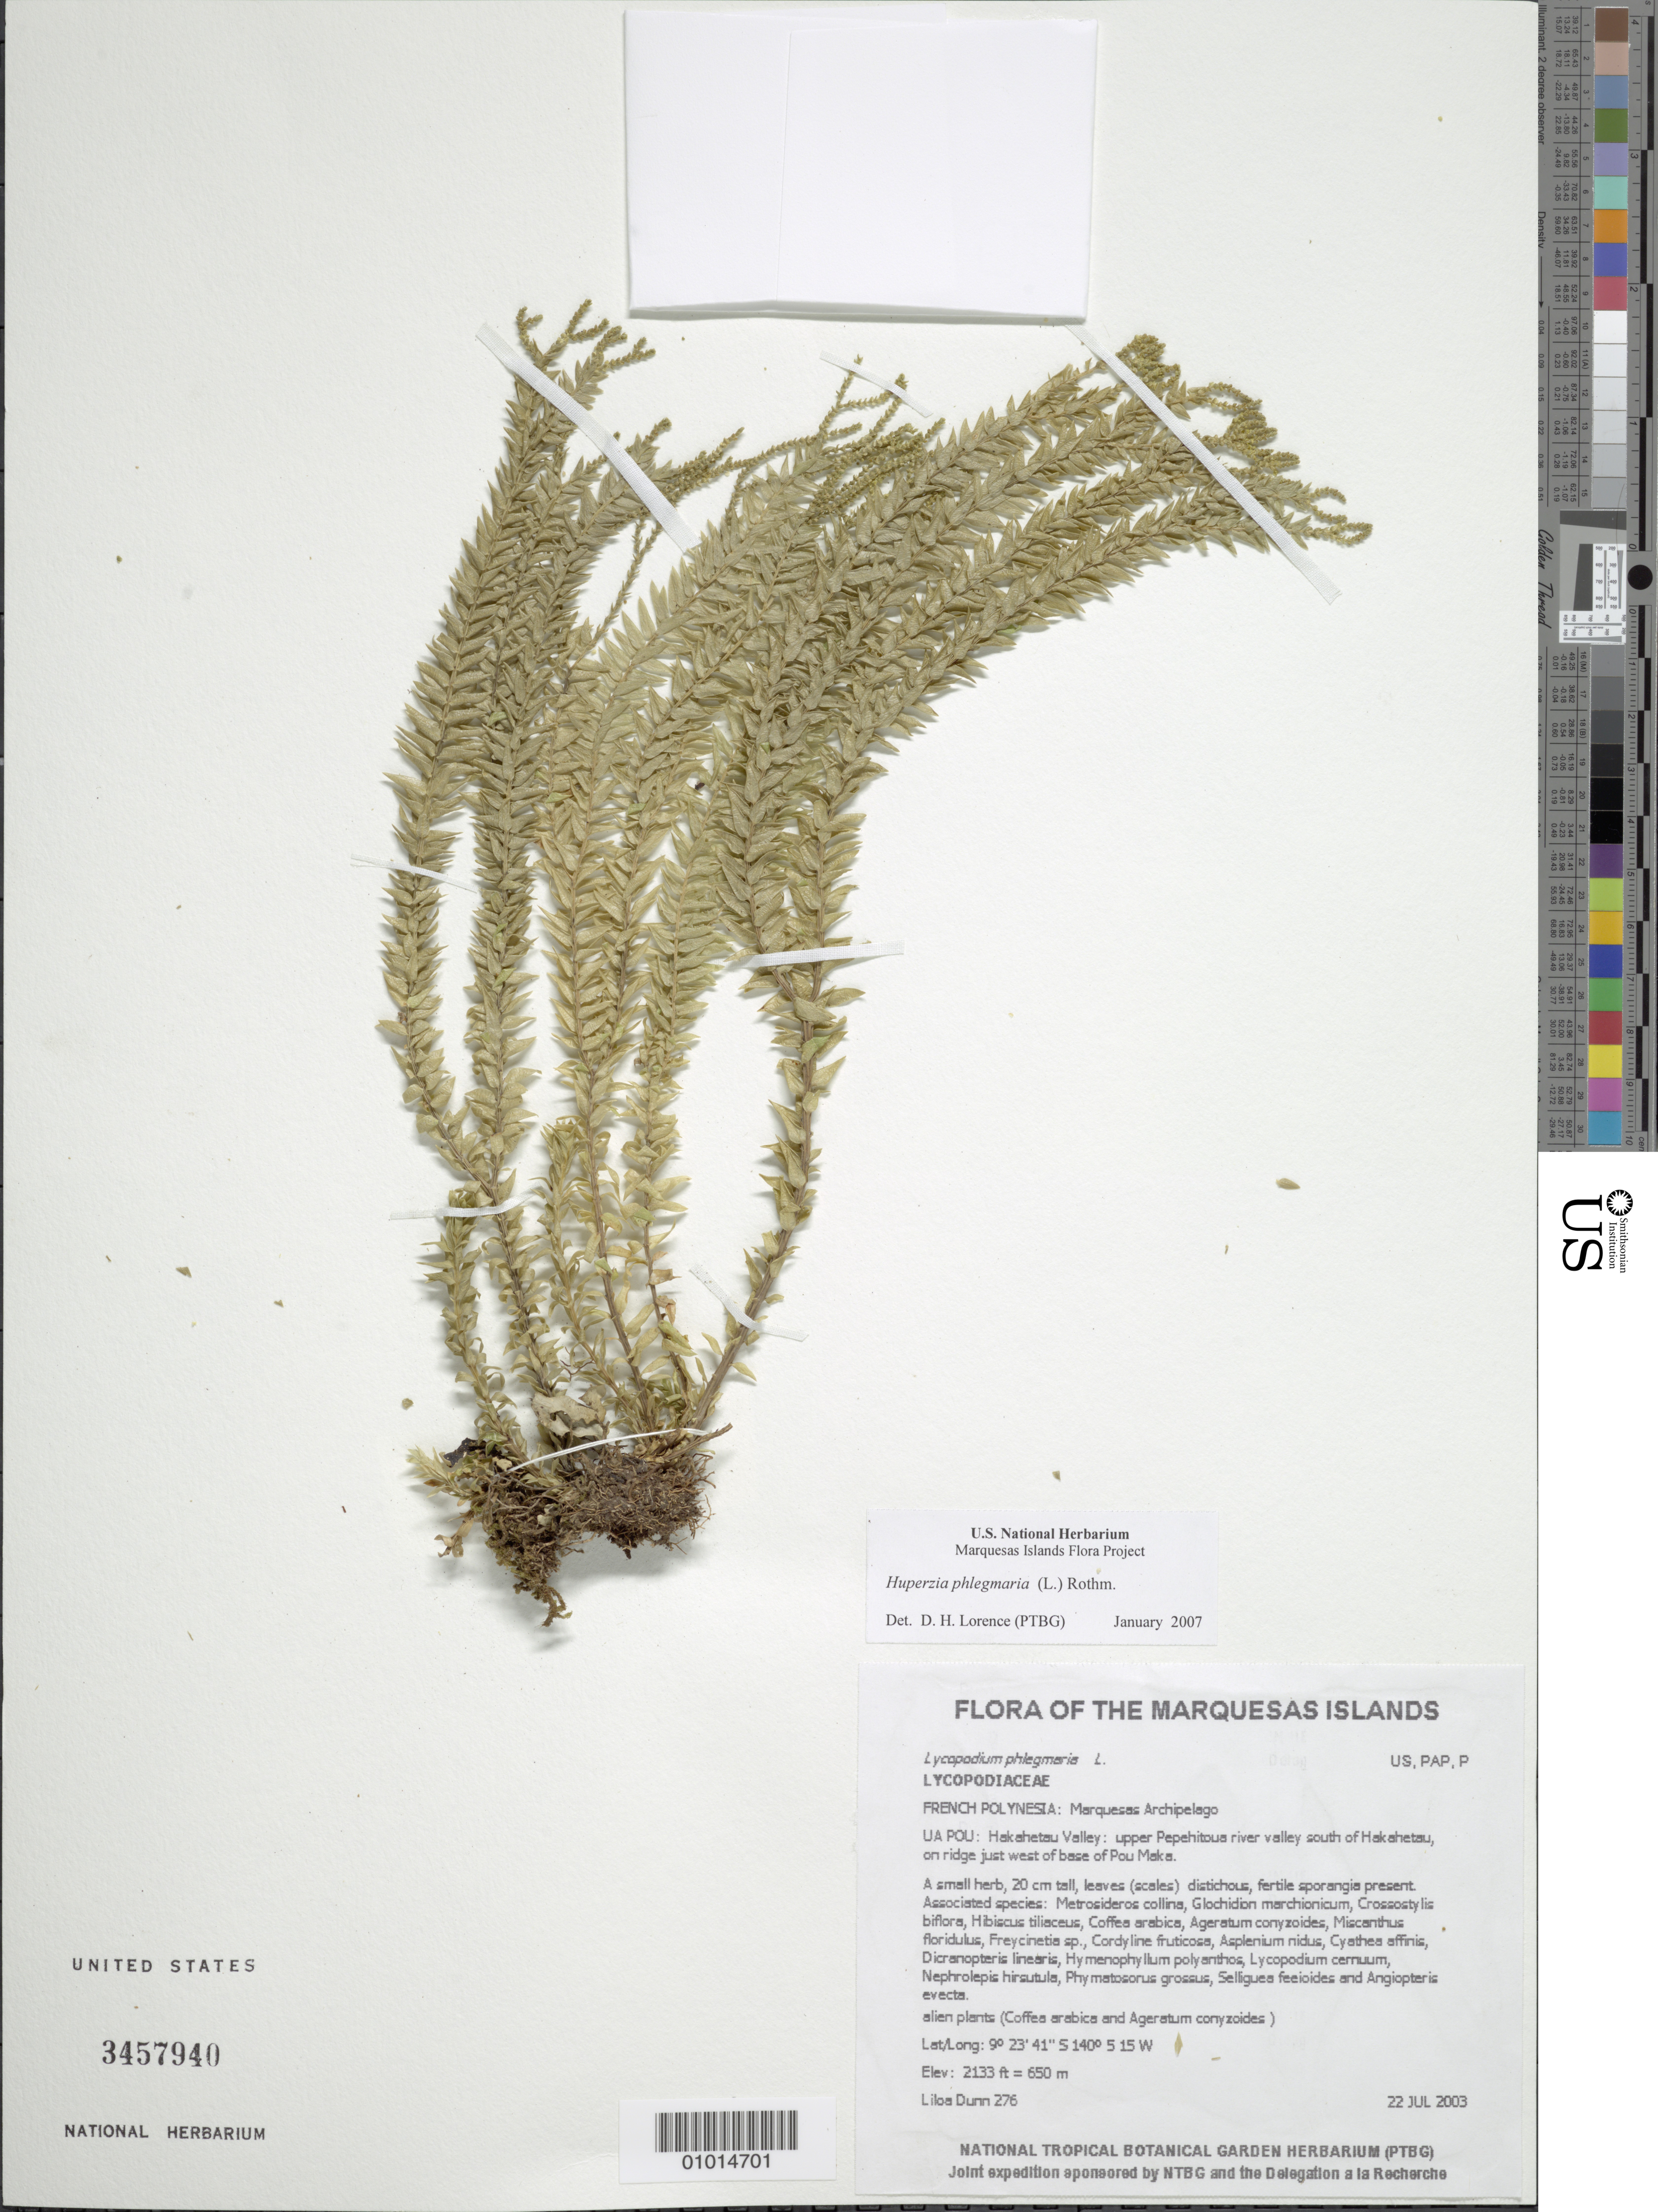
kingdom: Plantae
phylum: Tracheophyta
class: Lycopodiopsida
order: Lycopodiales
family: Lycopodiaceae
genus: Phlegmariurus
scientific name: Phlegmariurus australis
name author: (Willd.) A. R. Field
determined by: Wagner, W. L., (BOT), Smithsonian Institution - National Museum of Natural History (UNITED STATES)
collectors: L. Dunn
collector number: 276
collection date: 2003-07-22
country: French Polynesia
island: Ua Pou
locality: Hakahetau Valley: on the ridge trail west of the base of Poumaka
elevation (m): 650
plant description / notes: Coffea arabica and Ageratum conyzoides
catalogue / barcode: US 3457940